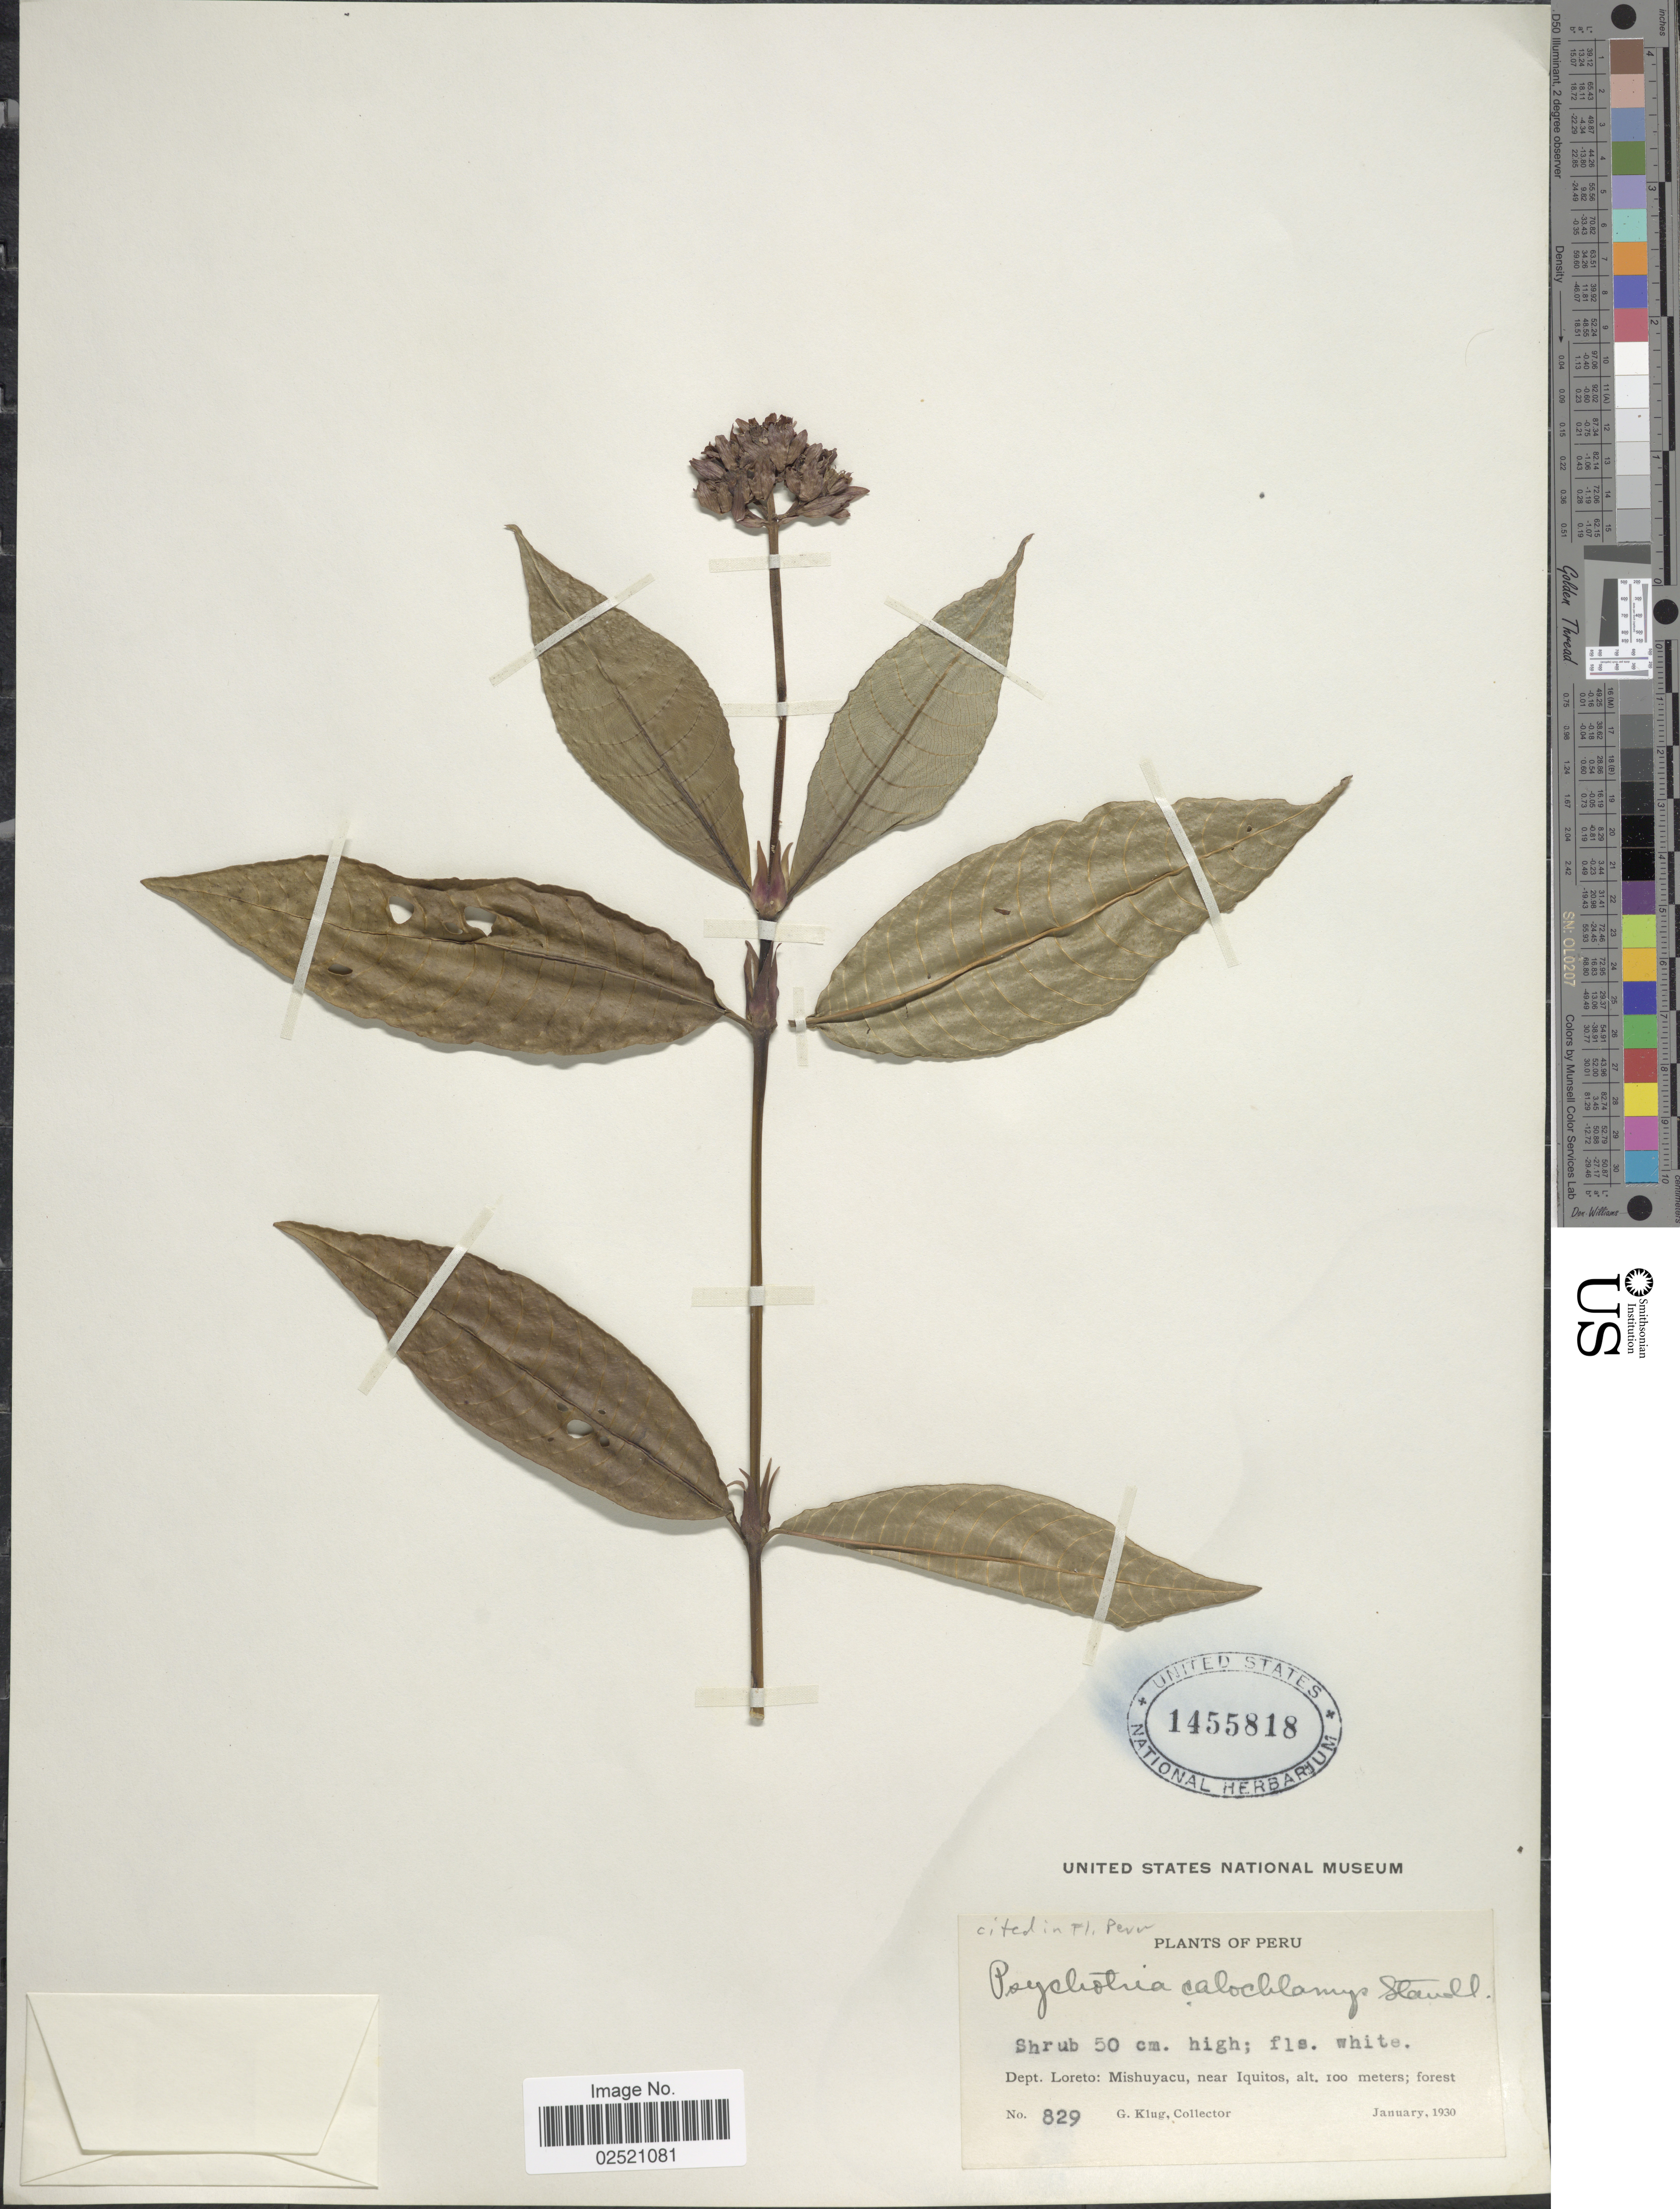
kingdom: Plantae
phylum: Tracheophyta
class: Magnoliopsida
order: Gentianales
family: Rubiaceae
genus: Psychotria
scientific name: Psychotria calochlamys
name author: Standl.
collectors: G. Klug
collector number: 829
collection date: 1930-01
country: Peru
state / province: Loreto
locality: Mishuyacu, near Iquitos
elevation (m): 100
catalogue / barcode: US 1455818